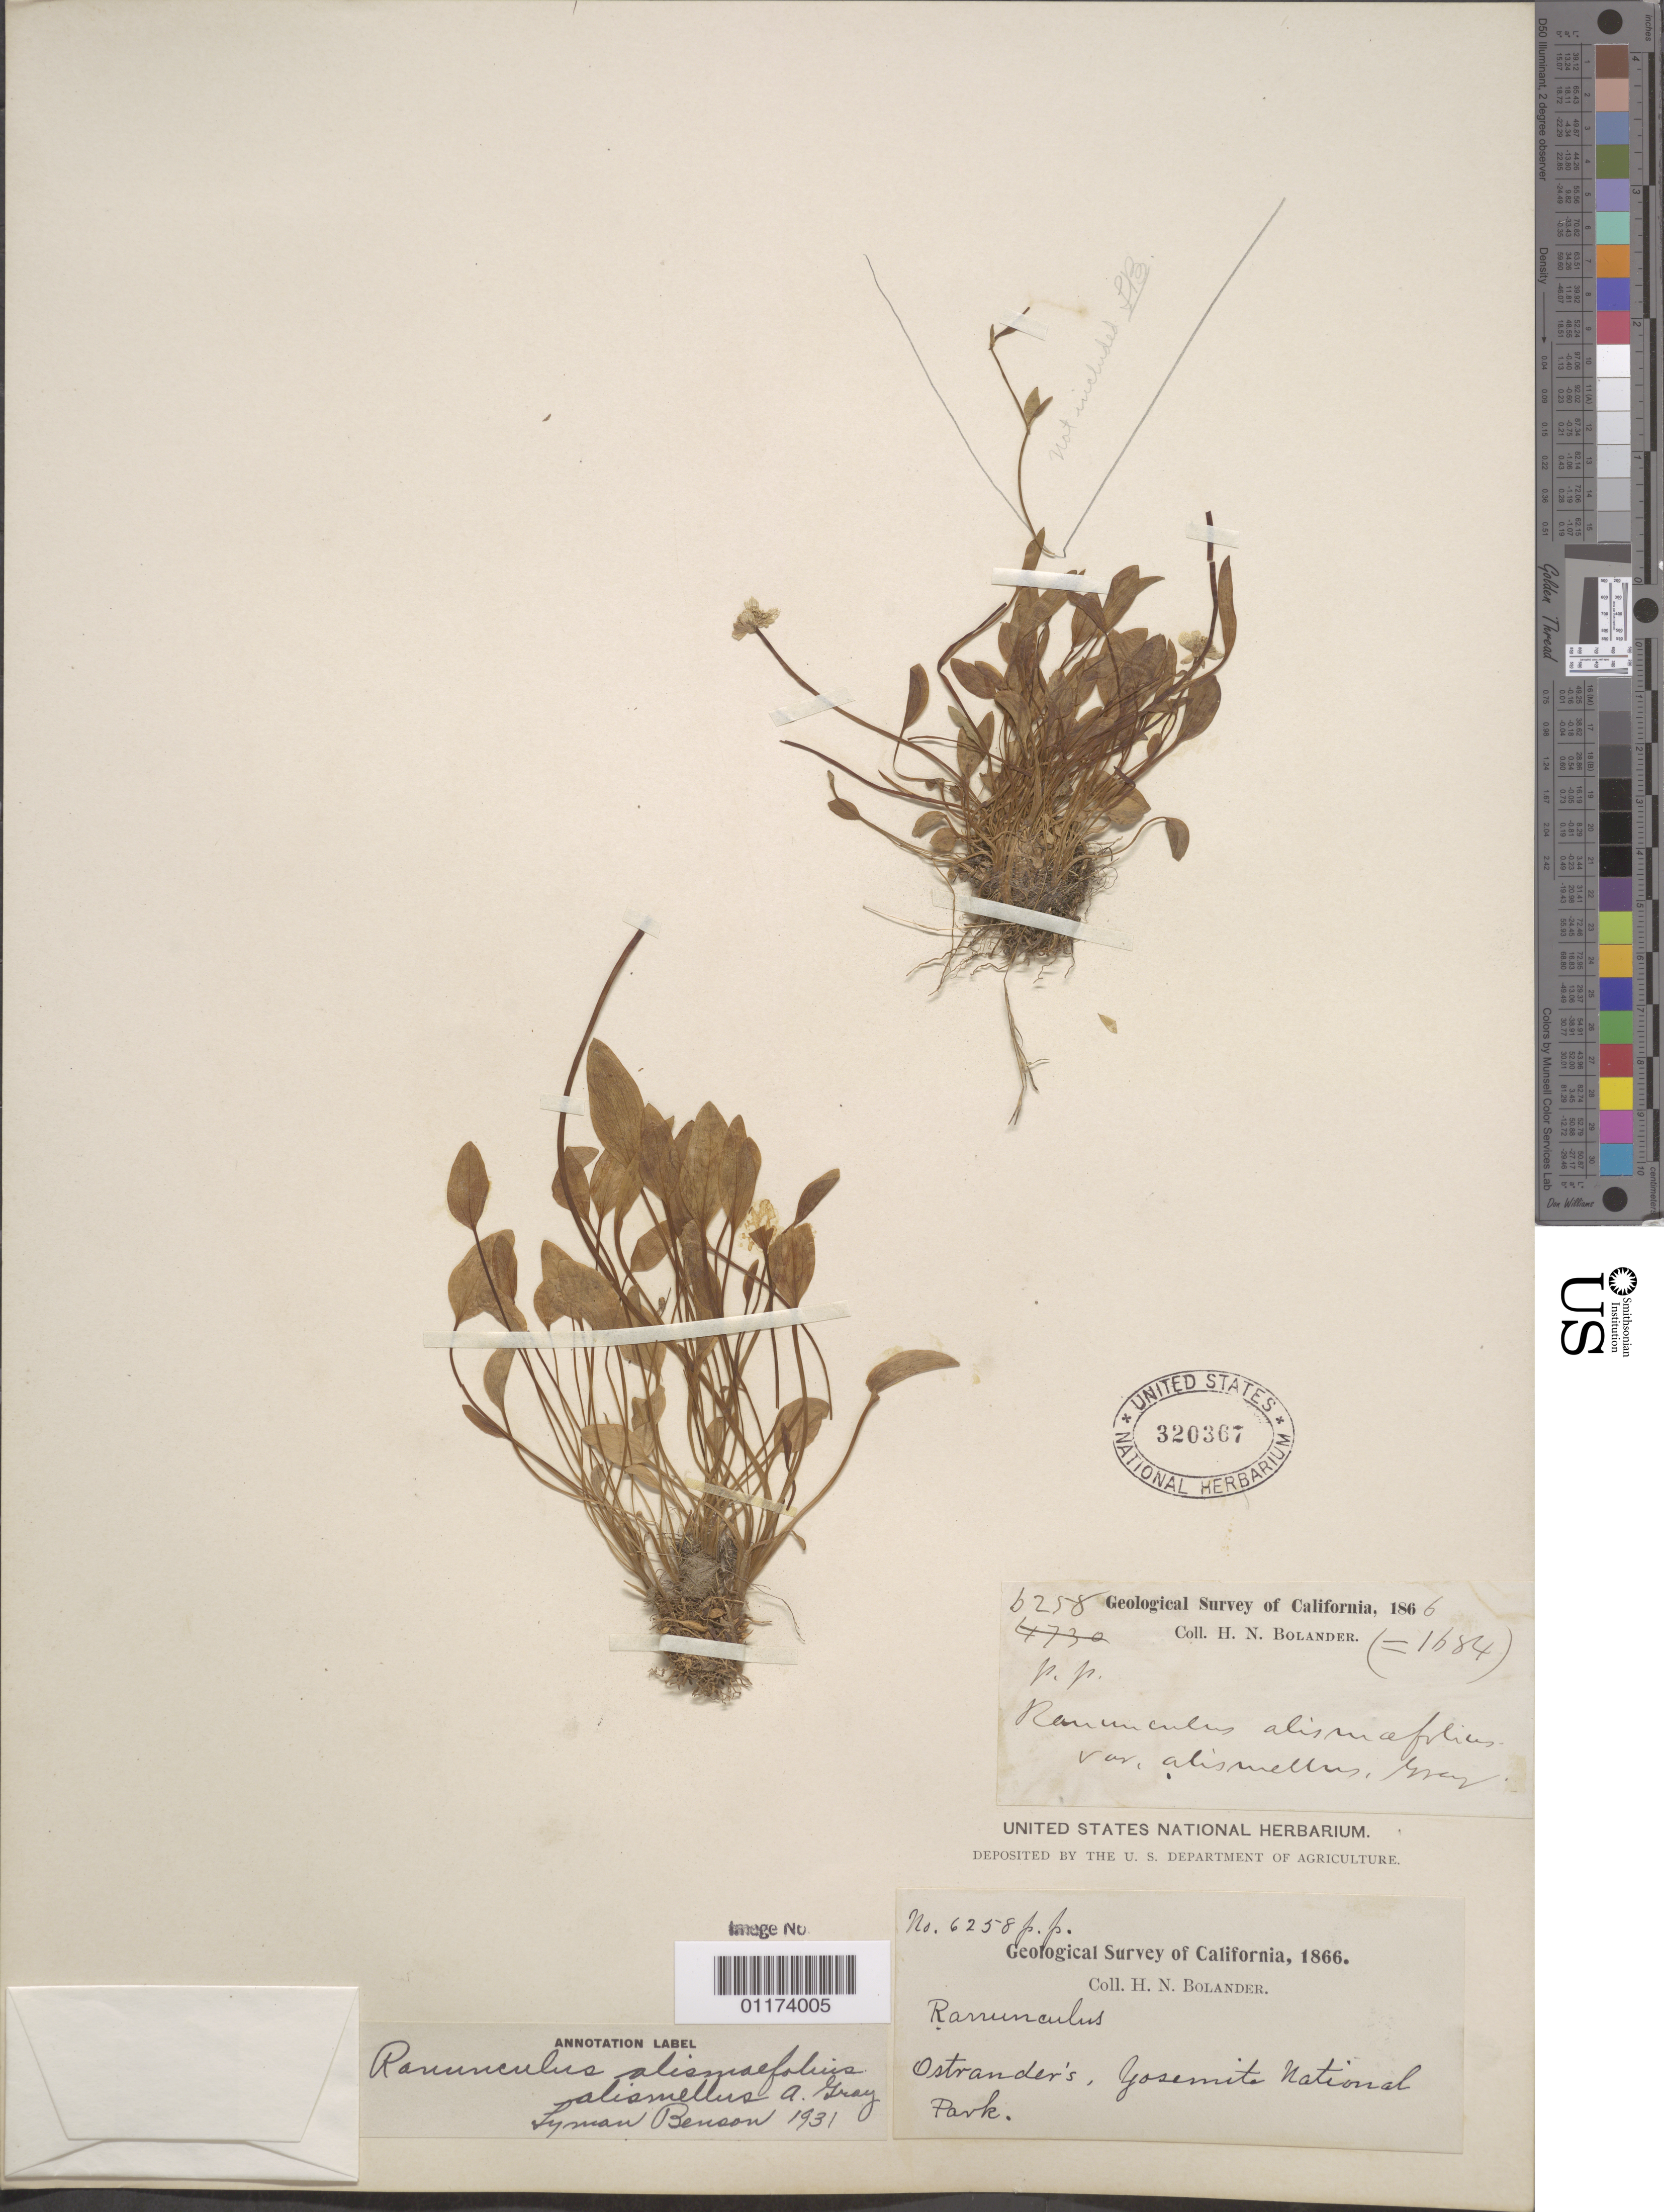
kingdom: Plantae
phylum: Tracheophyta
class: Magnoliopsida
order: Ranunculales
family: Ranunculaceae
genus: Ranunculus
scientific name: Ranunculus alismifolius var. alismifolius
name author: Geyer ex Benth.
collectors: H. Bolander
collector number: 6258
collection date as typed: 1866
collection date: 1866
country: United States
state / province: California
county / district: Mariposa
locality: Yosemite National Park, Ostrander's Ranch.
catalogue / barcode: US 320367